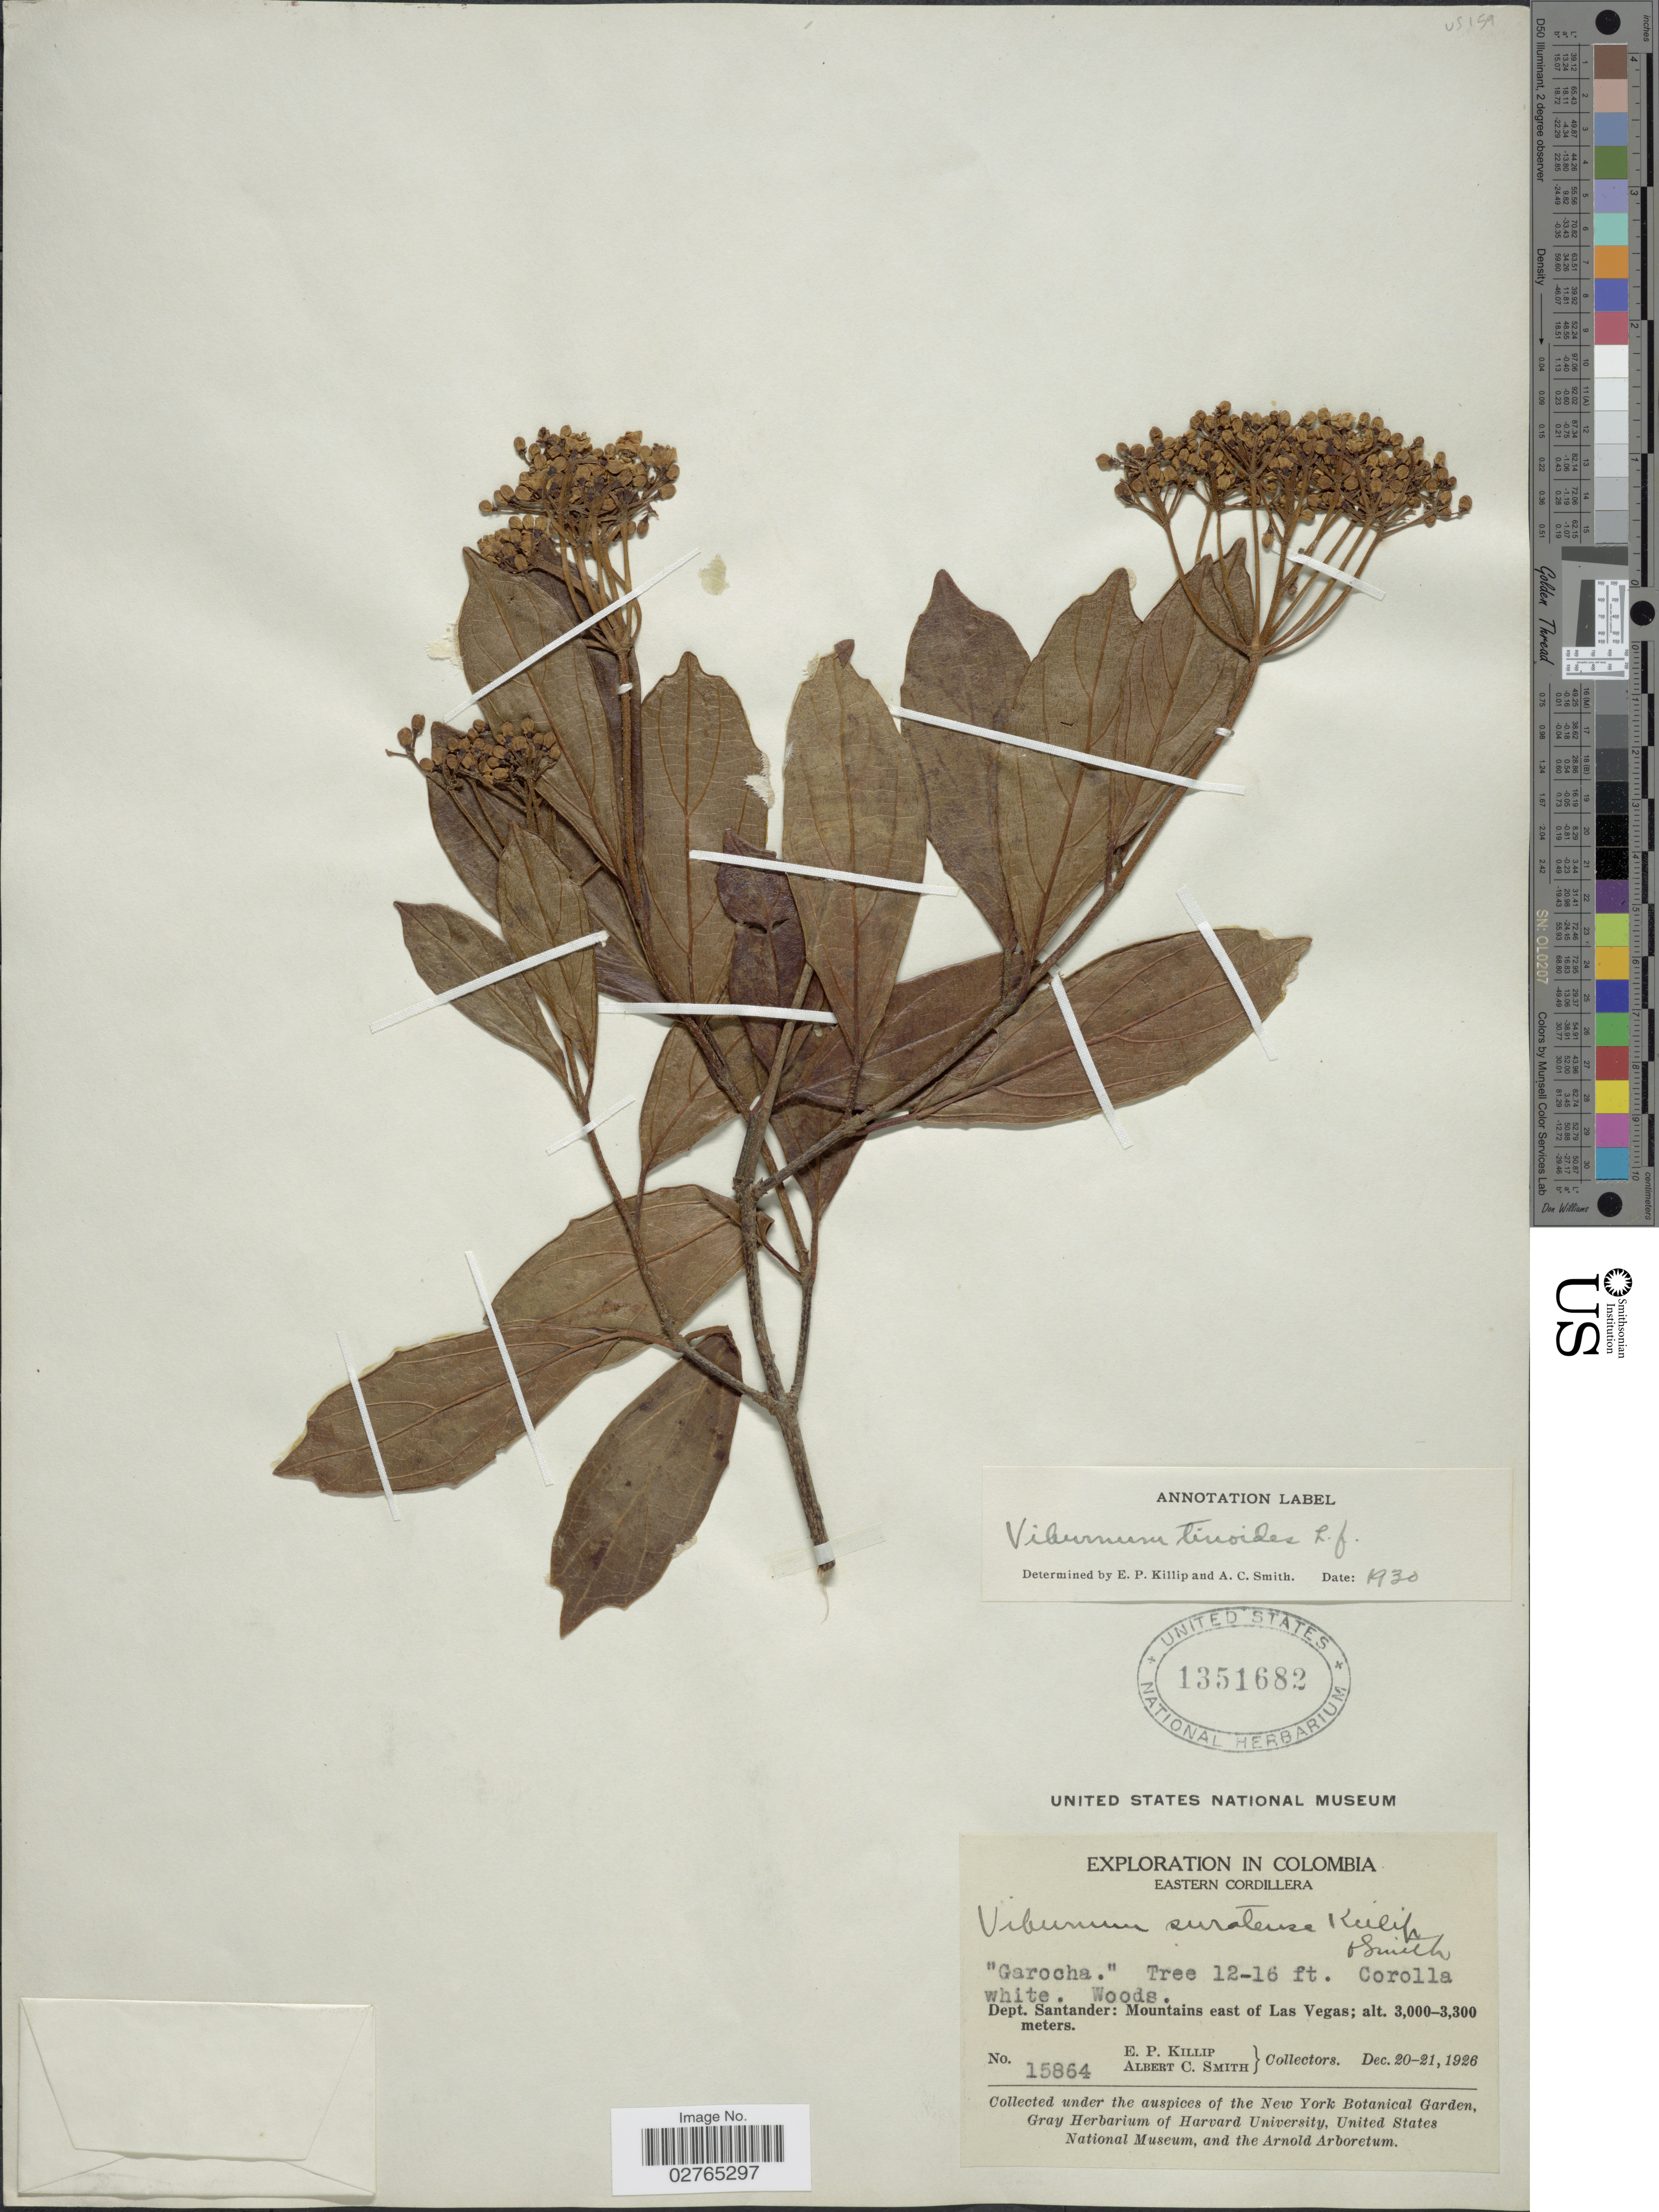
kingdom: Plantae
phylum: Tracheophyta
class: Magnoliopsida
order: Dipsacales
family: Viburnaceae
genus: Viburnum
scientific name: Viburnum tinoides var. venezuelense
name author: L. f.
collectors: E. P. Killip & A. C. Smith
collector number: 15864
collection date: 1926-12-20/1926-12-21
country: Colombia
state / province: Santander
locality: Eastern Cordillera. Dept. Santander: Mountains east of Las Vegas.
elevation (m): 3000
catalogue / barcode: US 1351682